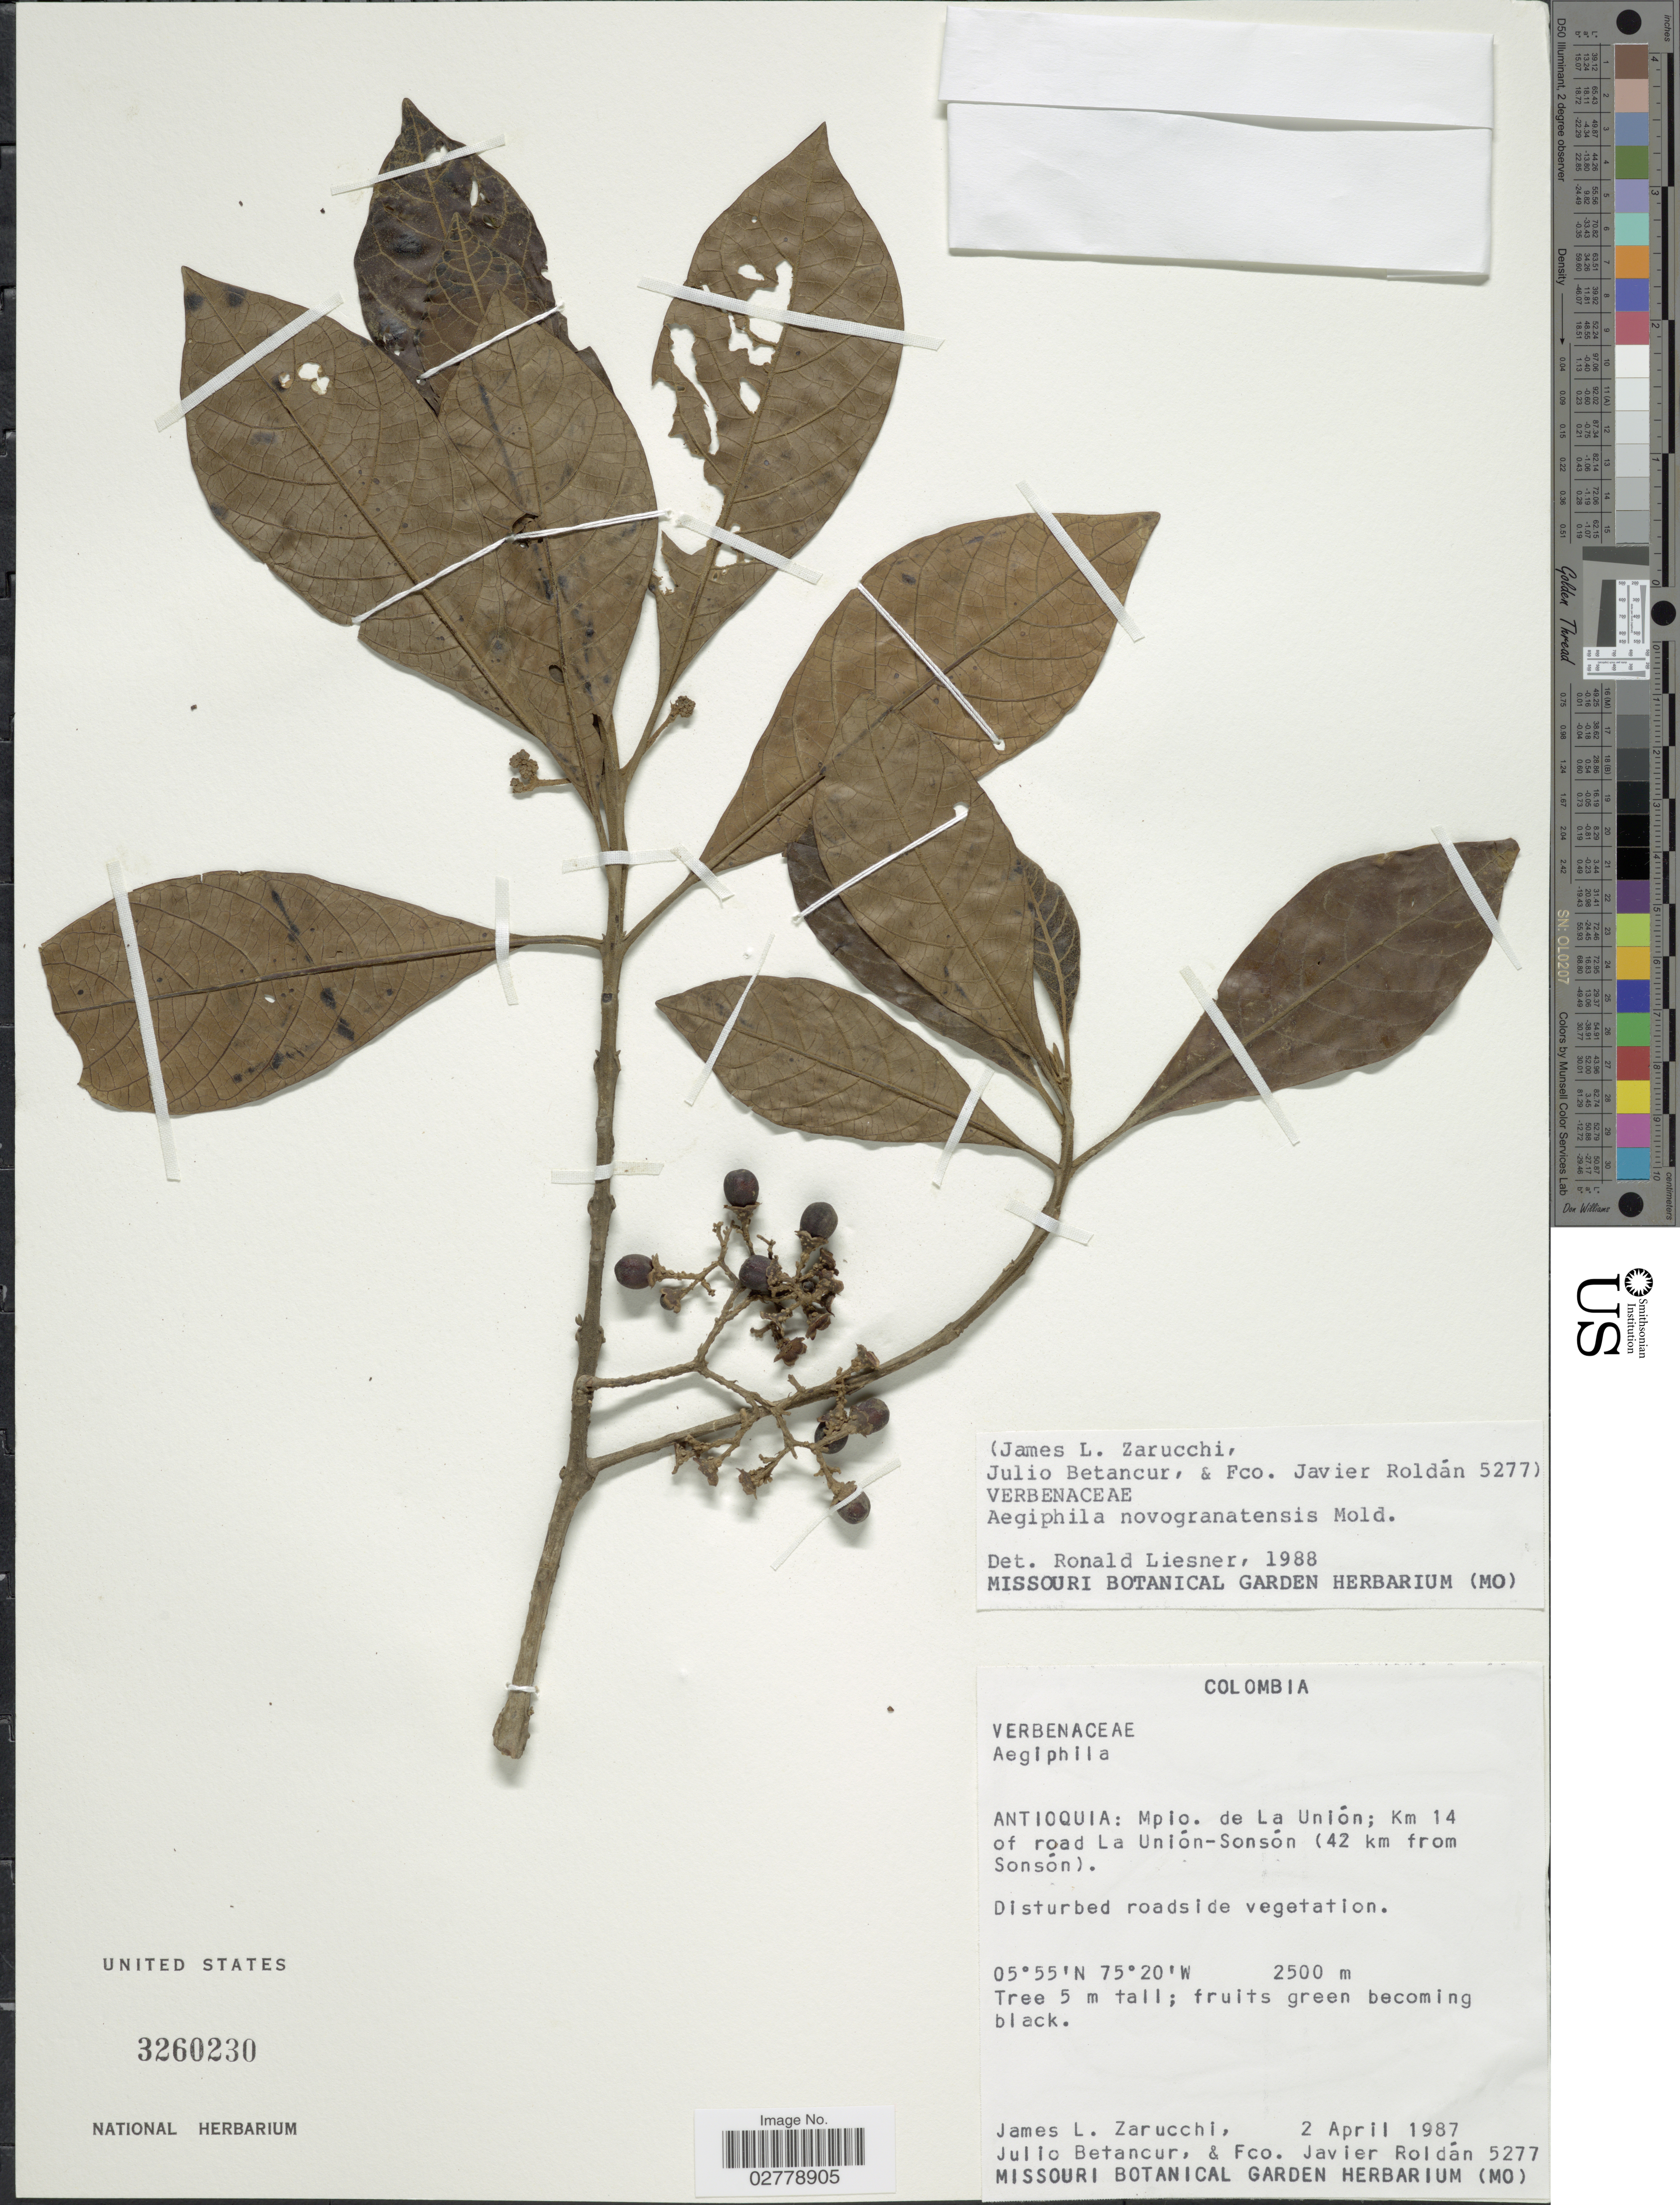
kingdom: Plantae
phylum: Tracheophyta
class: Magnoliopsida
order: Lamiales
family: Lamiaceae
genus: Aegiphila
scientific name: Aegiphila novogranatensis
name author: Moldenke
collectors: J. L. Zarucchi, J. Betancur & F. J. Roldán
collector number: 5277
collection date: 1987-04-02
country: Colombia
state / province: Antioquia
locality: Mpio. de La Unión; Km 14 of road La Unión-Sonsón (42 km from Sonsón).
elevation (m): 2500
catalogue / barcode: US 3260230